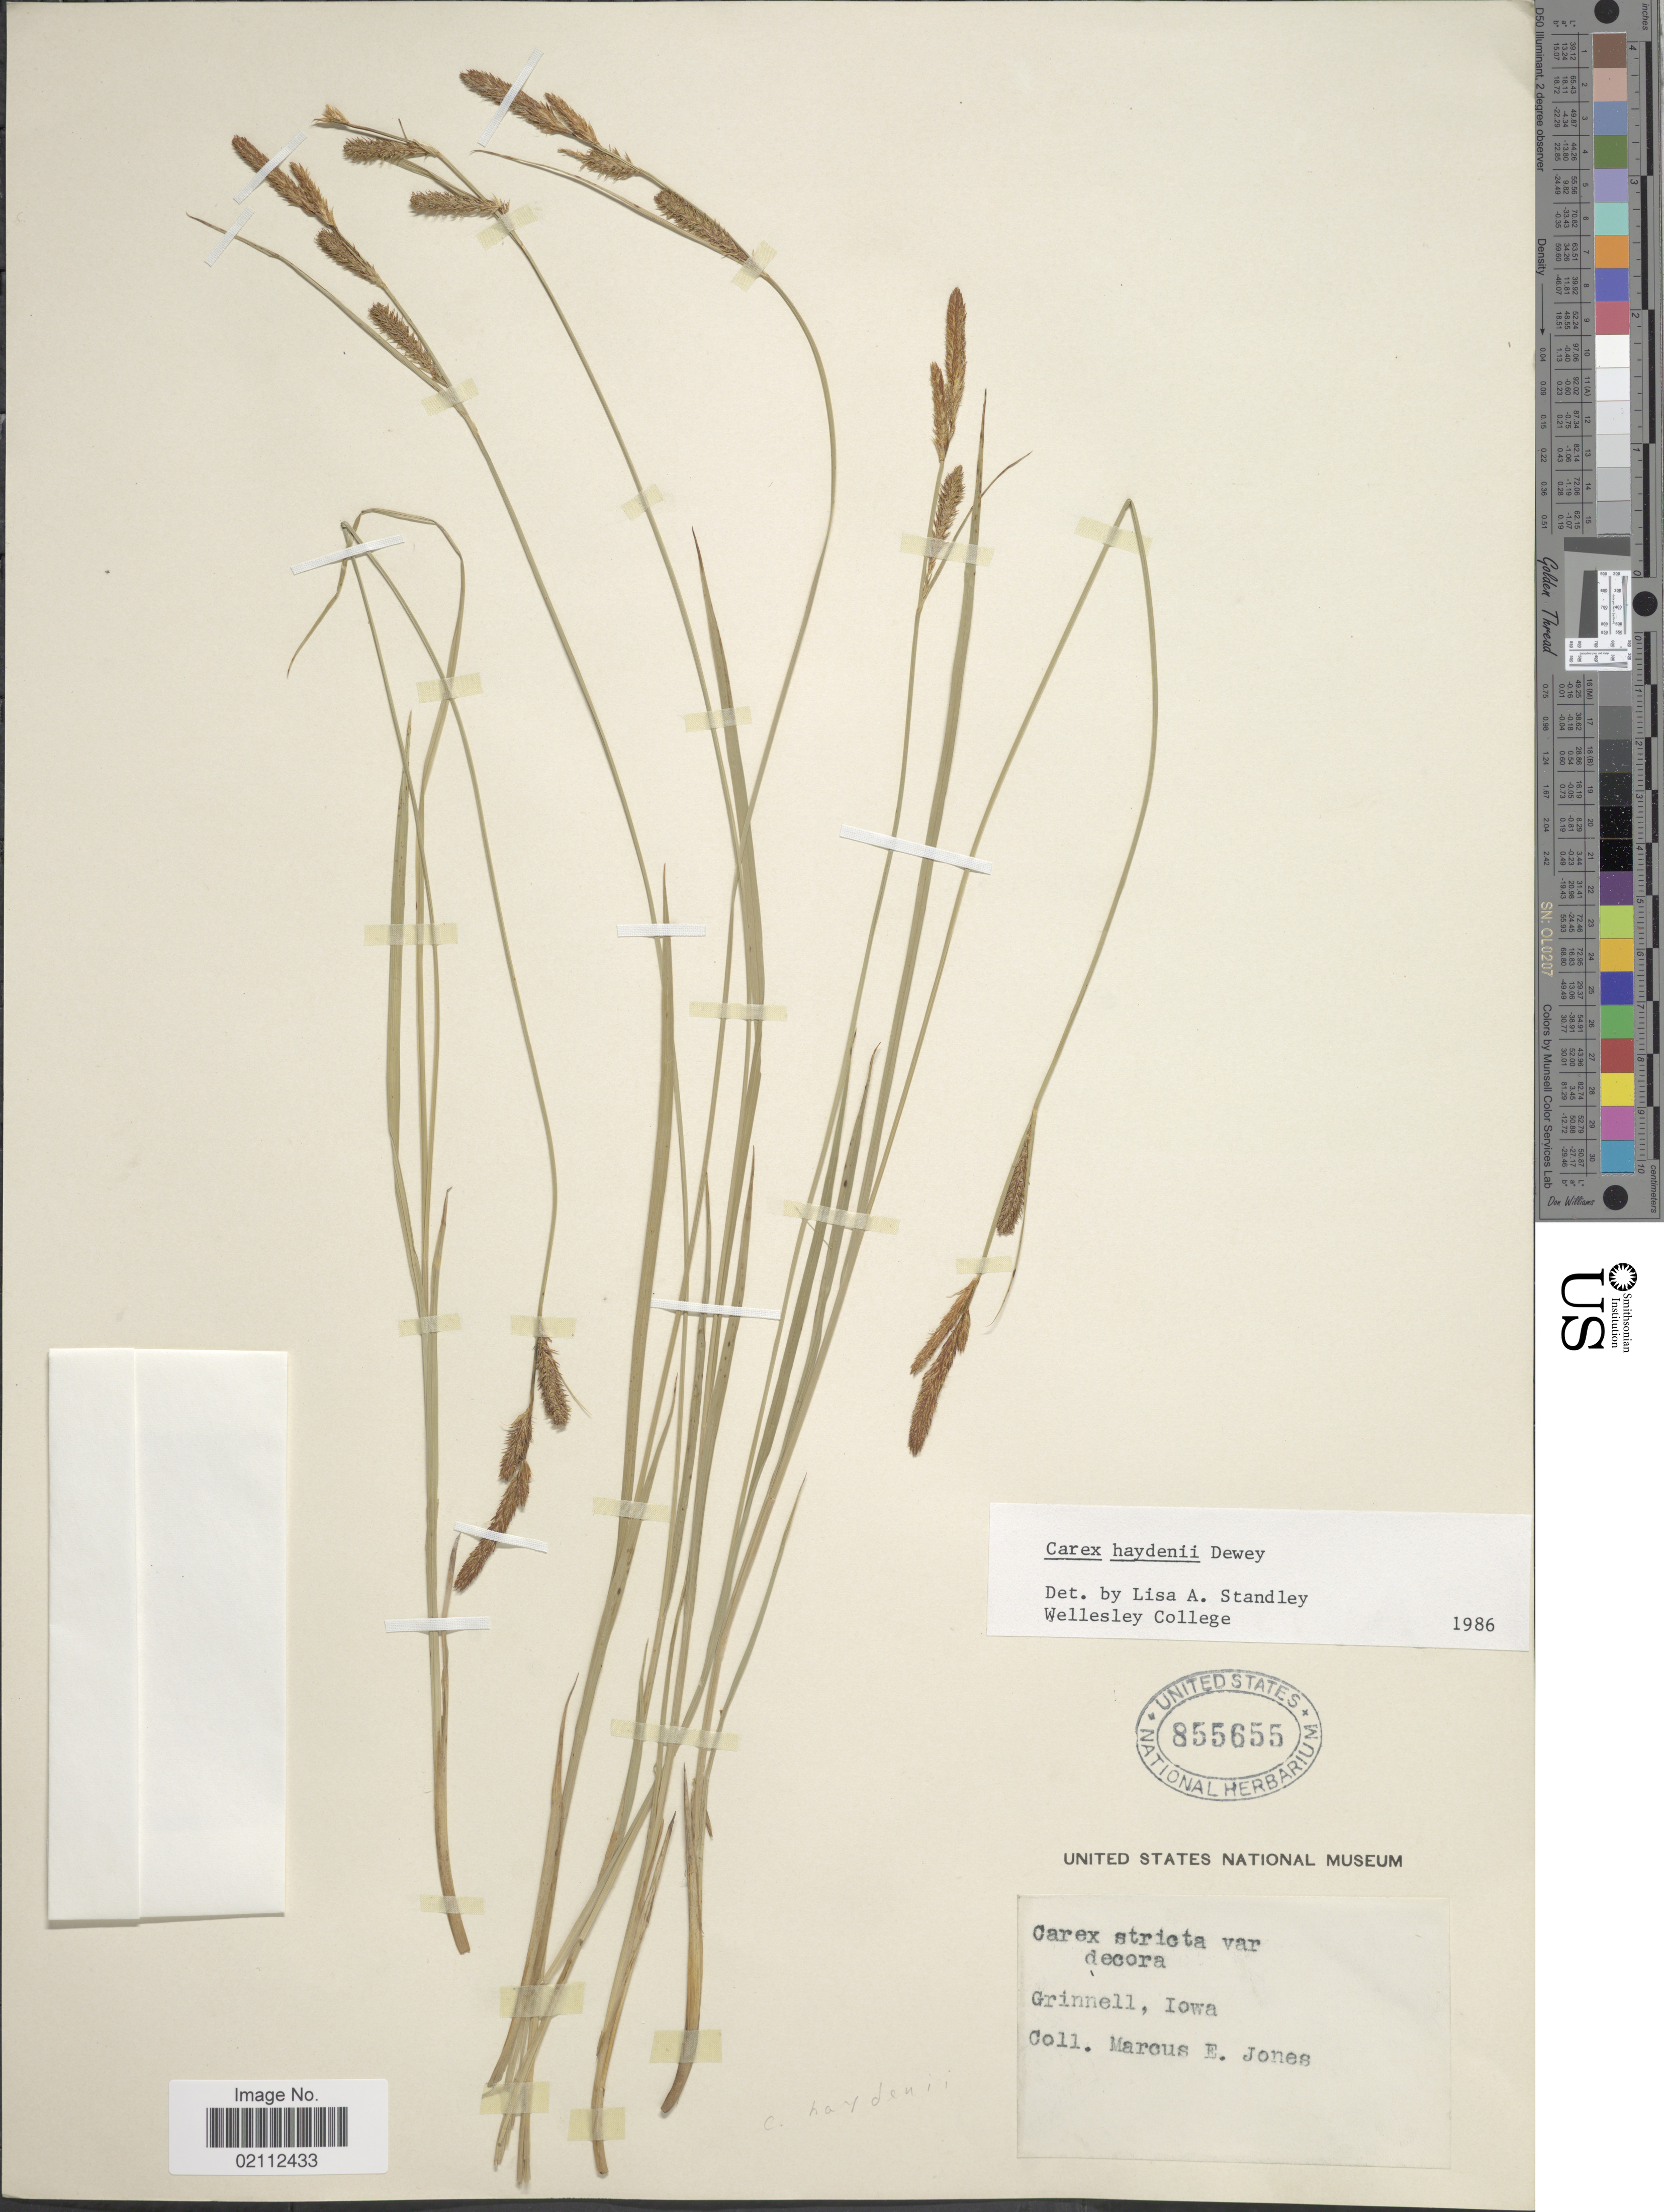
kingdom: Plantae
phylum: Tracheophyta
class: Liliopsida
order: Poales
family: Cyperaceae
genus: Carex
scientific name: Carex haydenii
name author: Dewey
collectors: M. E. Jones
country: United States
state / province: Iowa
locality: Grinnell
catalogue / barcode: US 855655